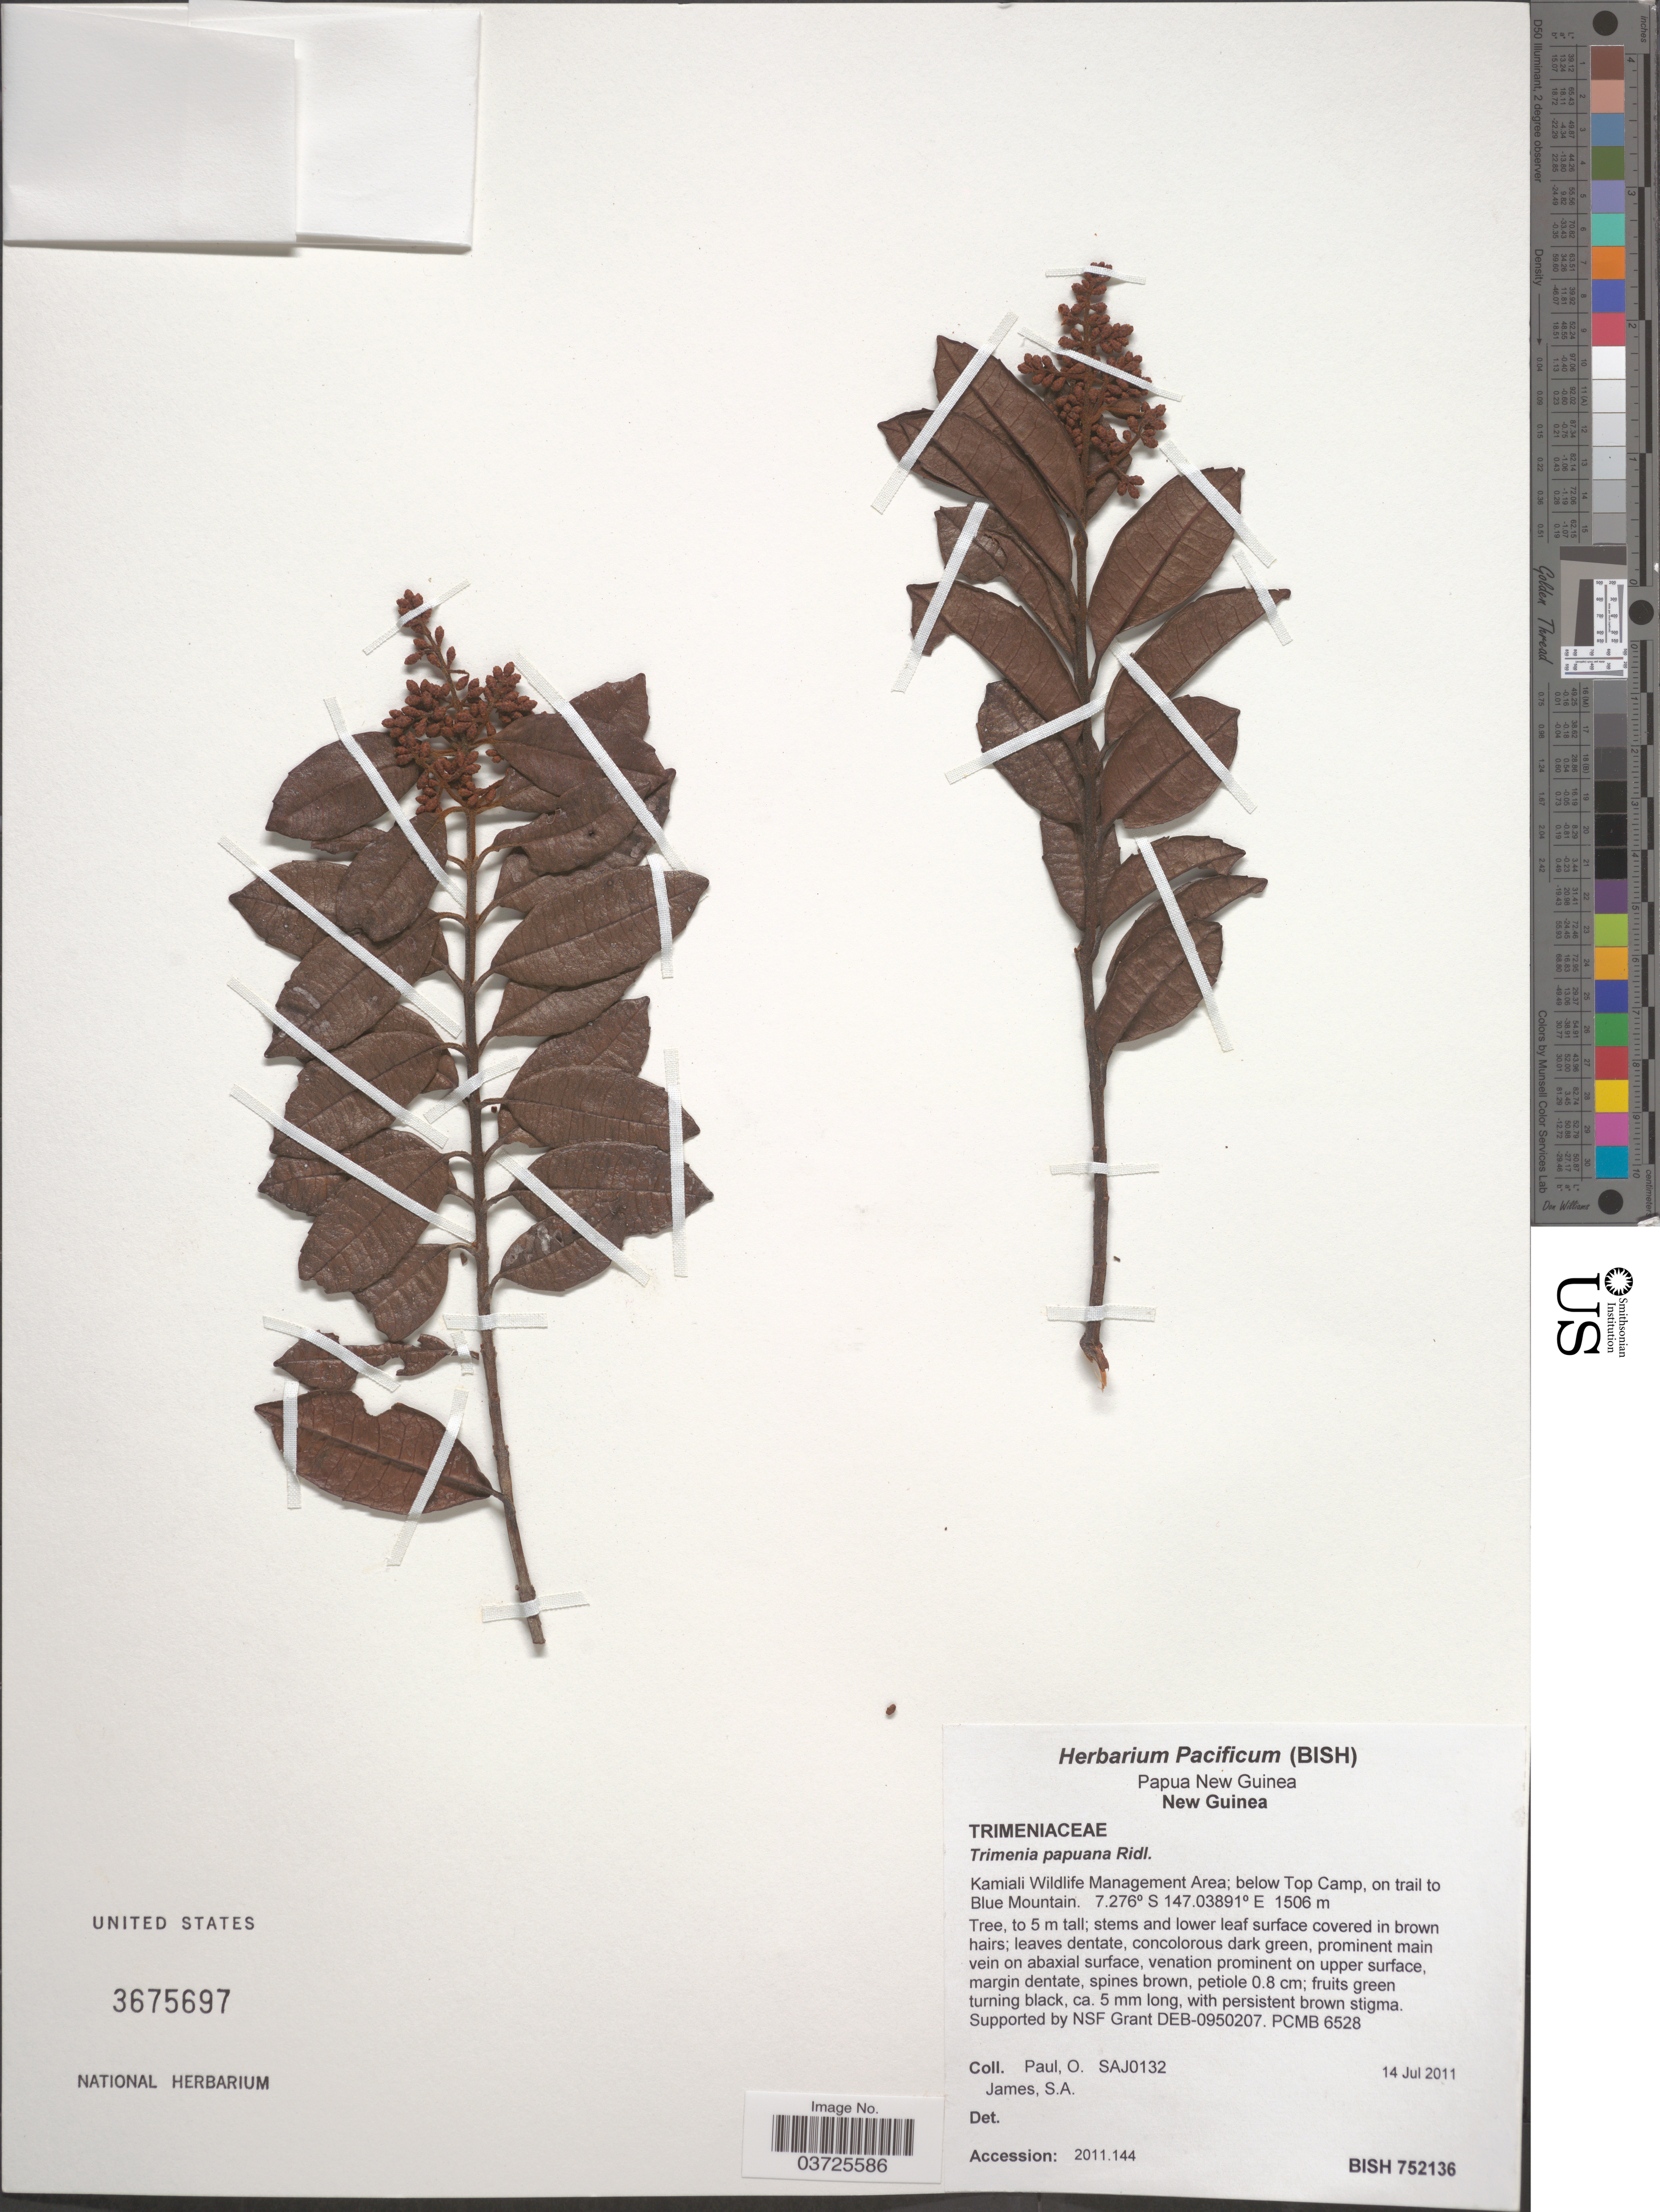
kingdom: Plantae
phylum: Tracheophyta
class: Magnoliopsida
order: Austrobaileyales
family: Trimeniaceae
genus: Trimenia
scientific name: Trimenia papuana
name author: Ridl.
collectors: O. Paul & S. James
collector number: SAJ0132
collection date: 2011-07-14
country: Papua New Guinea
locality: New Guinea. Kamiali Wildlife Management Area; below Top Camp, on trail to Blue Mountain.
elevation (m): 1506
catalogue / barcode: US 3675697